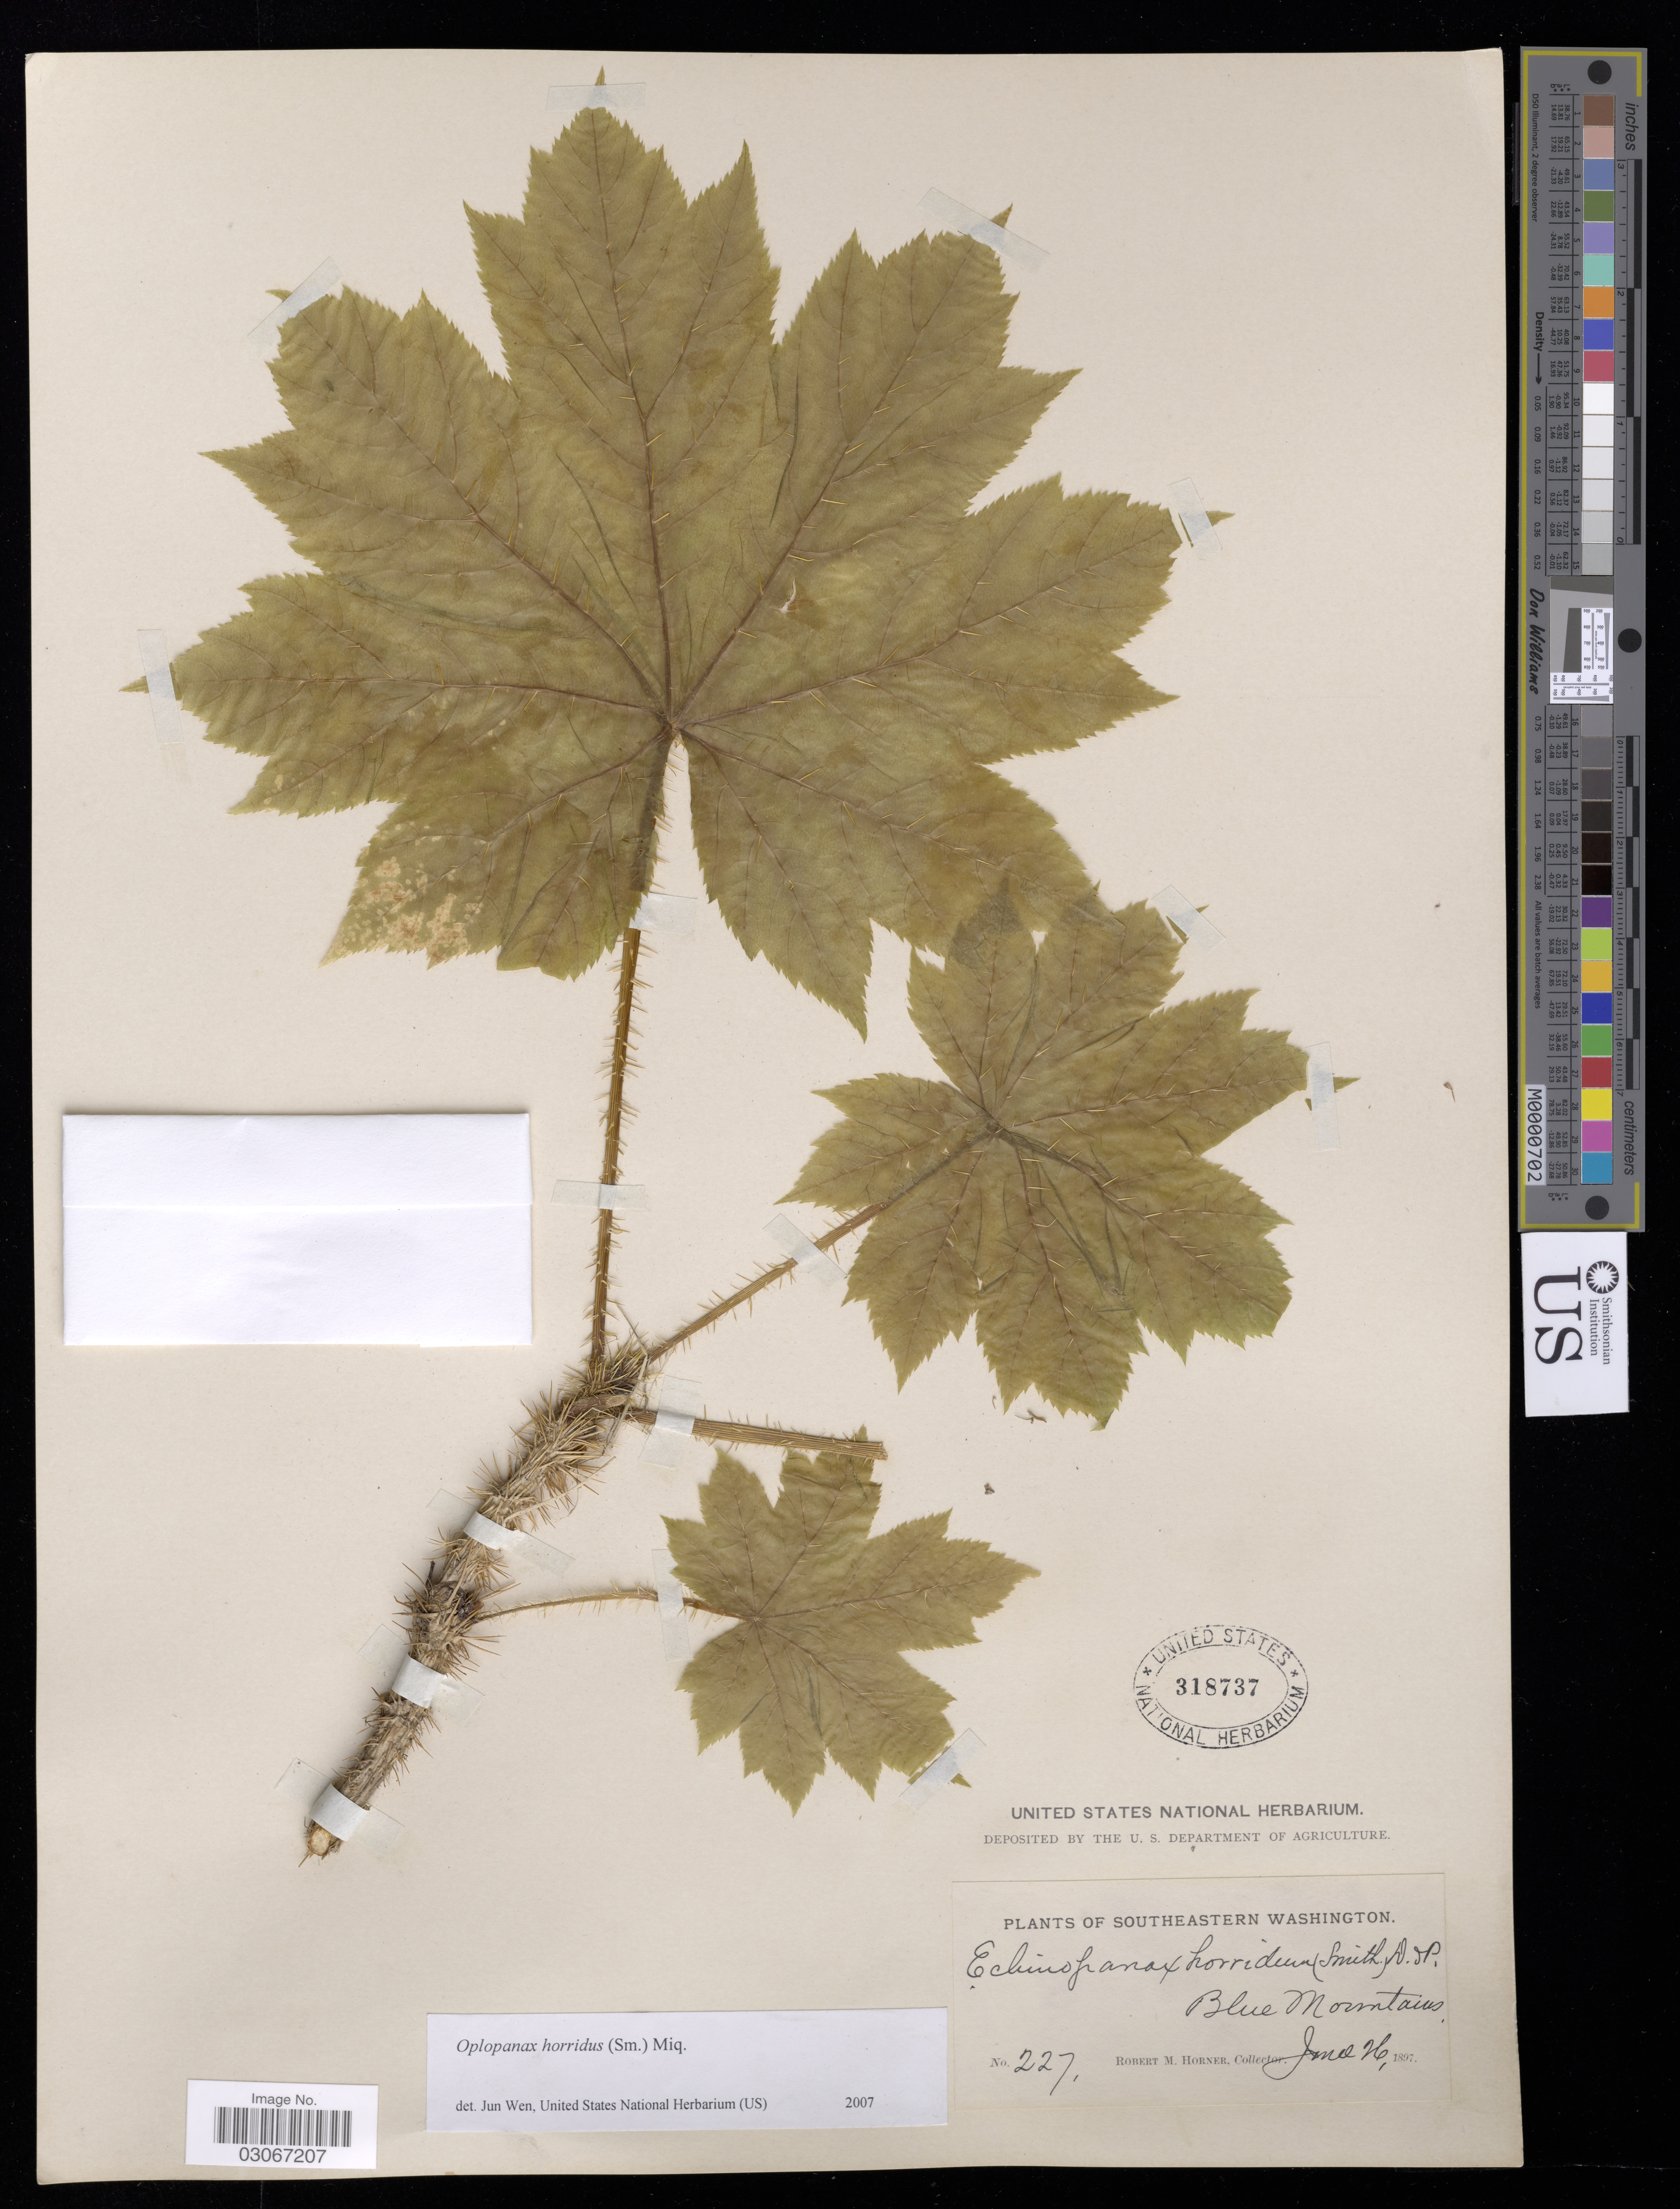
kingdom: Plantae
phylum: Tracheophyta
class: Magnoliopsida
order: Apiales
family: Apiaceae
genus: Opopanax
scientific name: Opopanax horridus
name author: Miq. ex Dippel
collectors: R. Horner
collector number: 227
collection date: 1897-06-26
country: United States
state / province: Washington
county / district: Clallam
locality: Southeastern Washington. Blue Mountains.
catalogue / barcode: US 318737